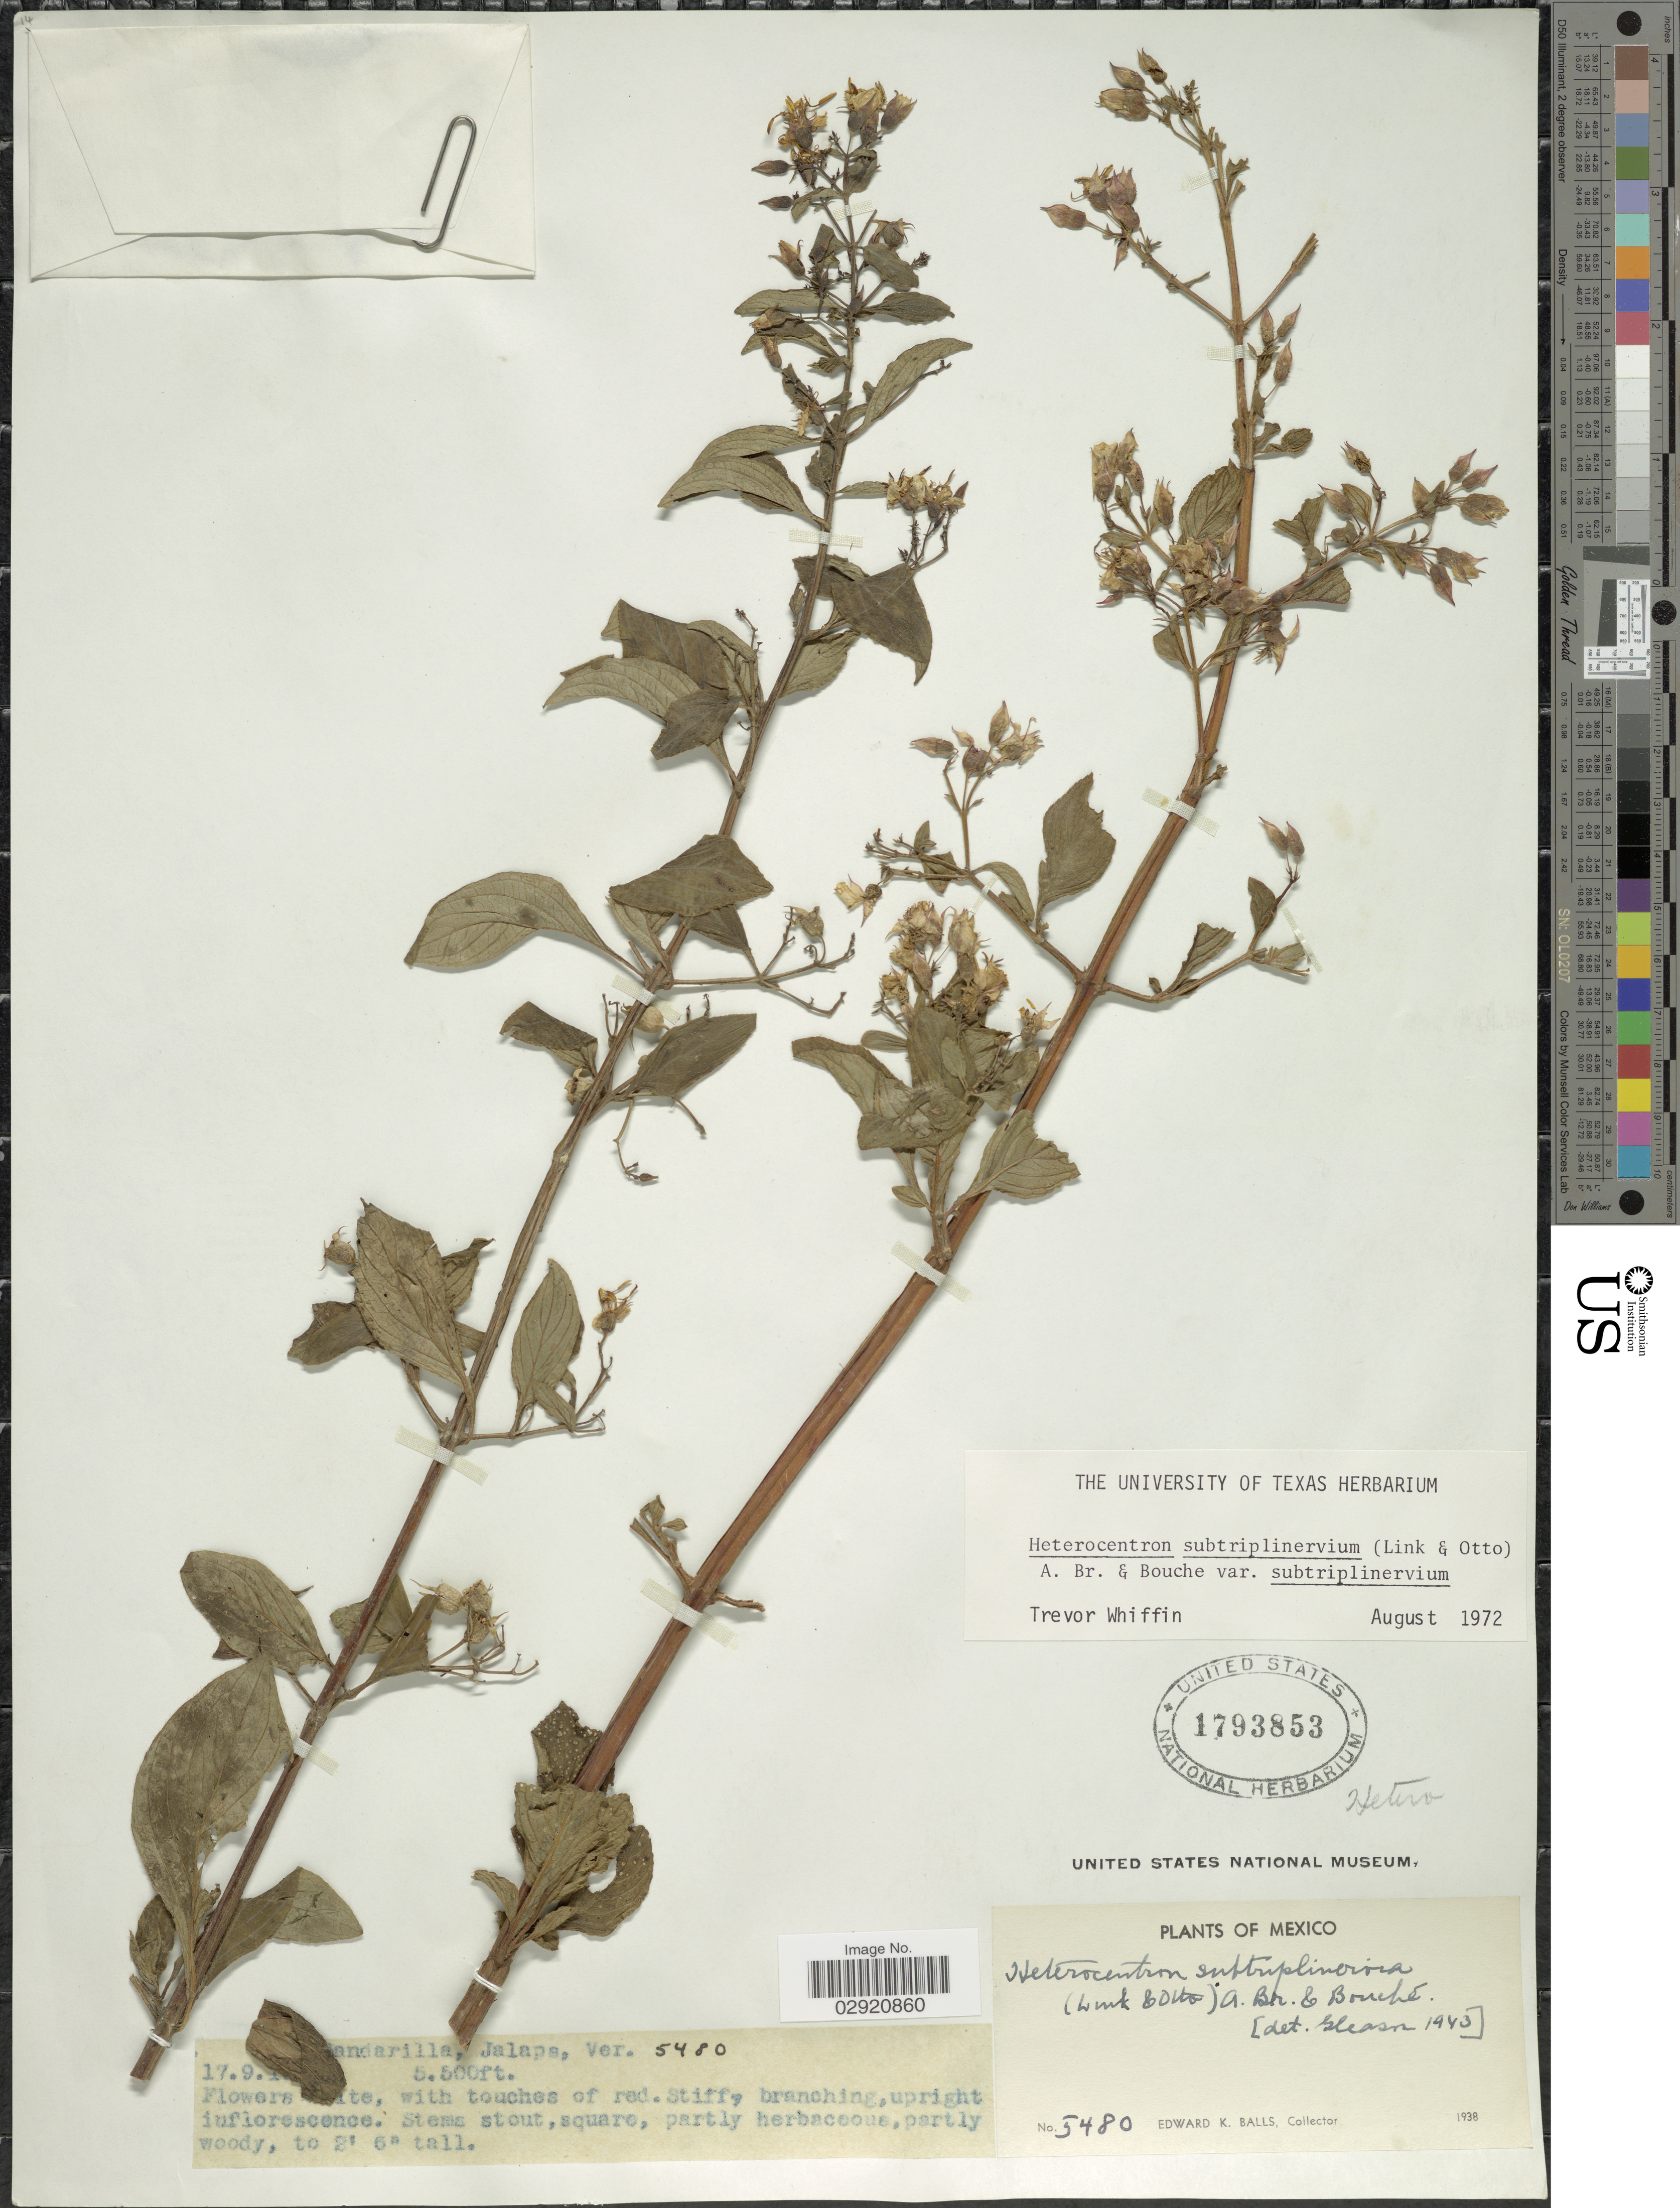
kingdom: Plantae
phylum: Tracheophyta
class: Magnoliopsida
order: Myrtales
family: Melastomataceae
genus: Heterocentron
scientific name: Heterocentron subtriplinervium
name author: (Link & Otto) A. Braun & C.D. Bouché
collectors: E. K. Balls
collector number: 5480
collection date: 1938-09-17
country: Mexico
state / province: Veracruz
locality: Bandarilla, Jalapa, Ver.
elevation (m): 1676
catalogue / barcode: US 1793853